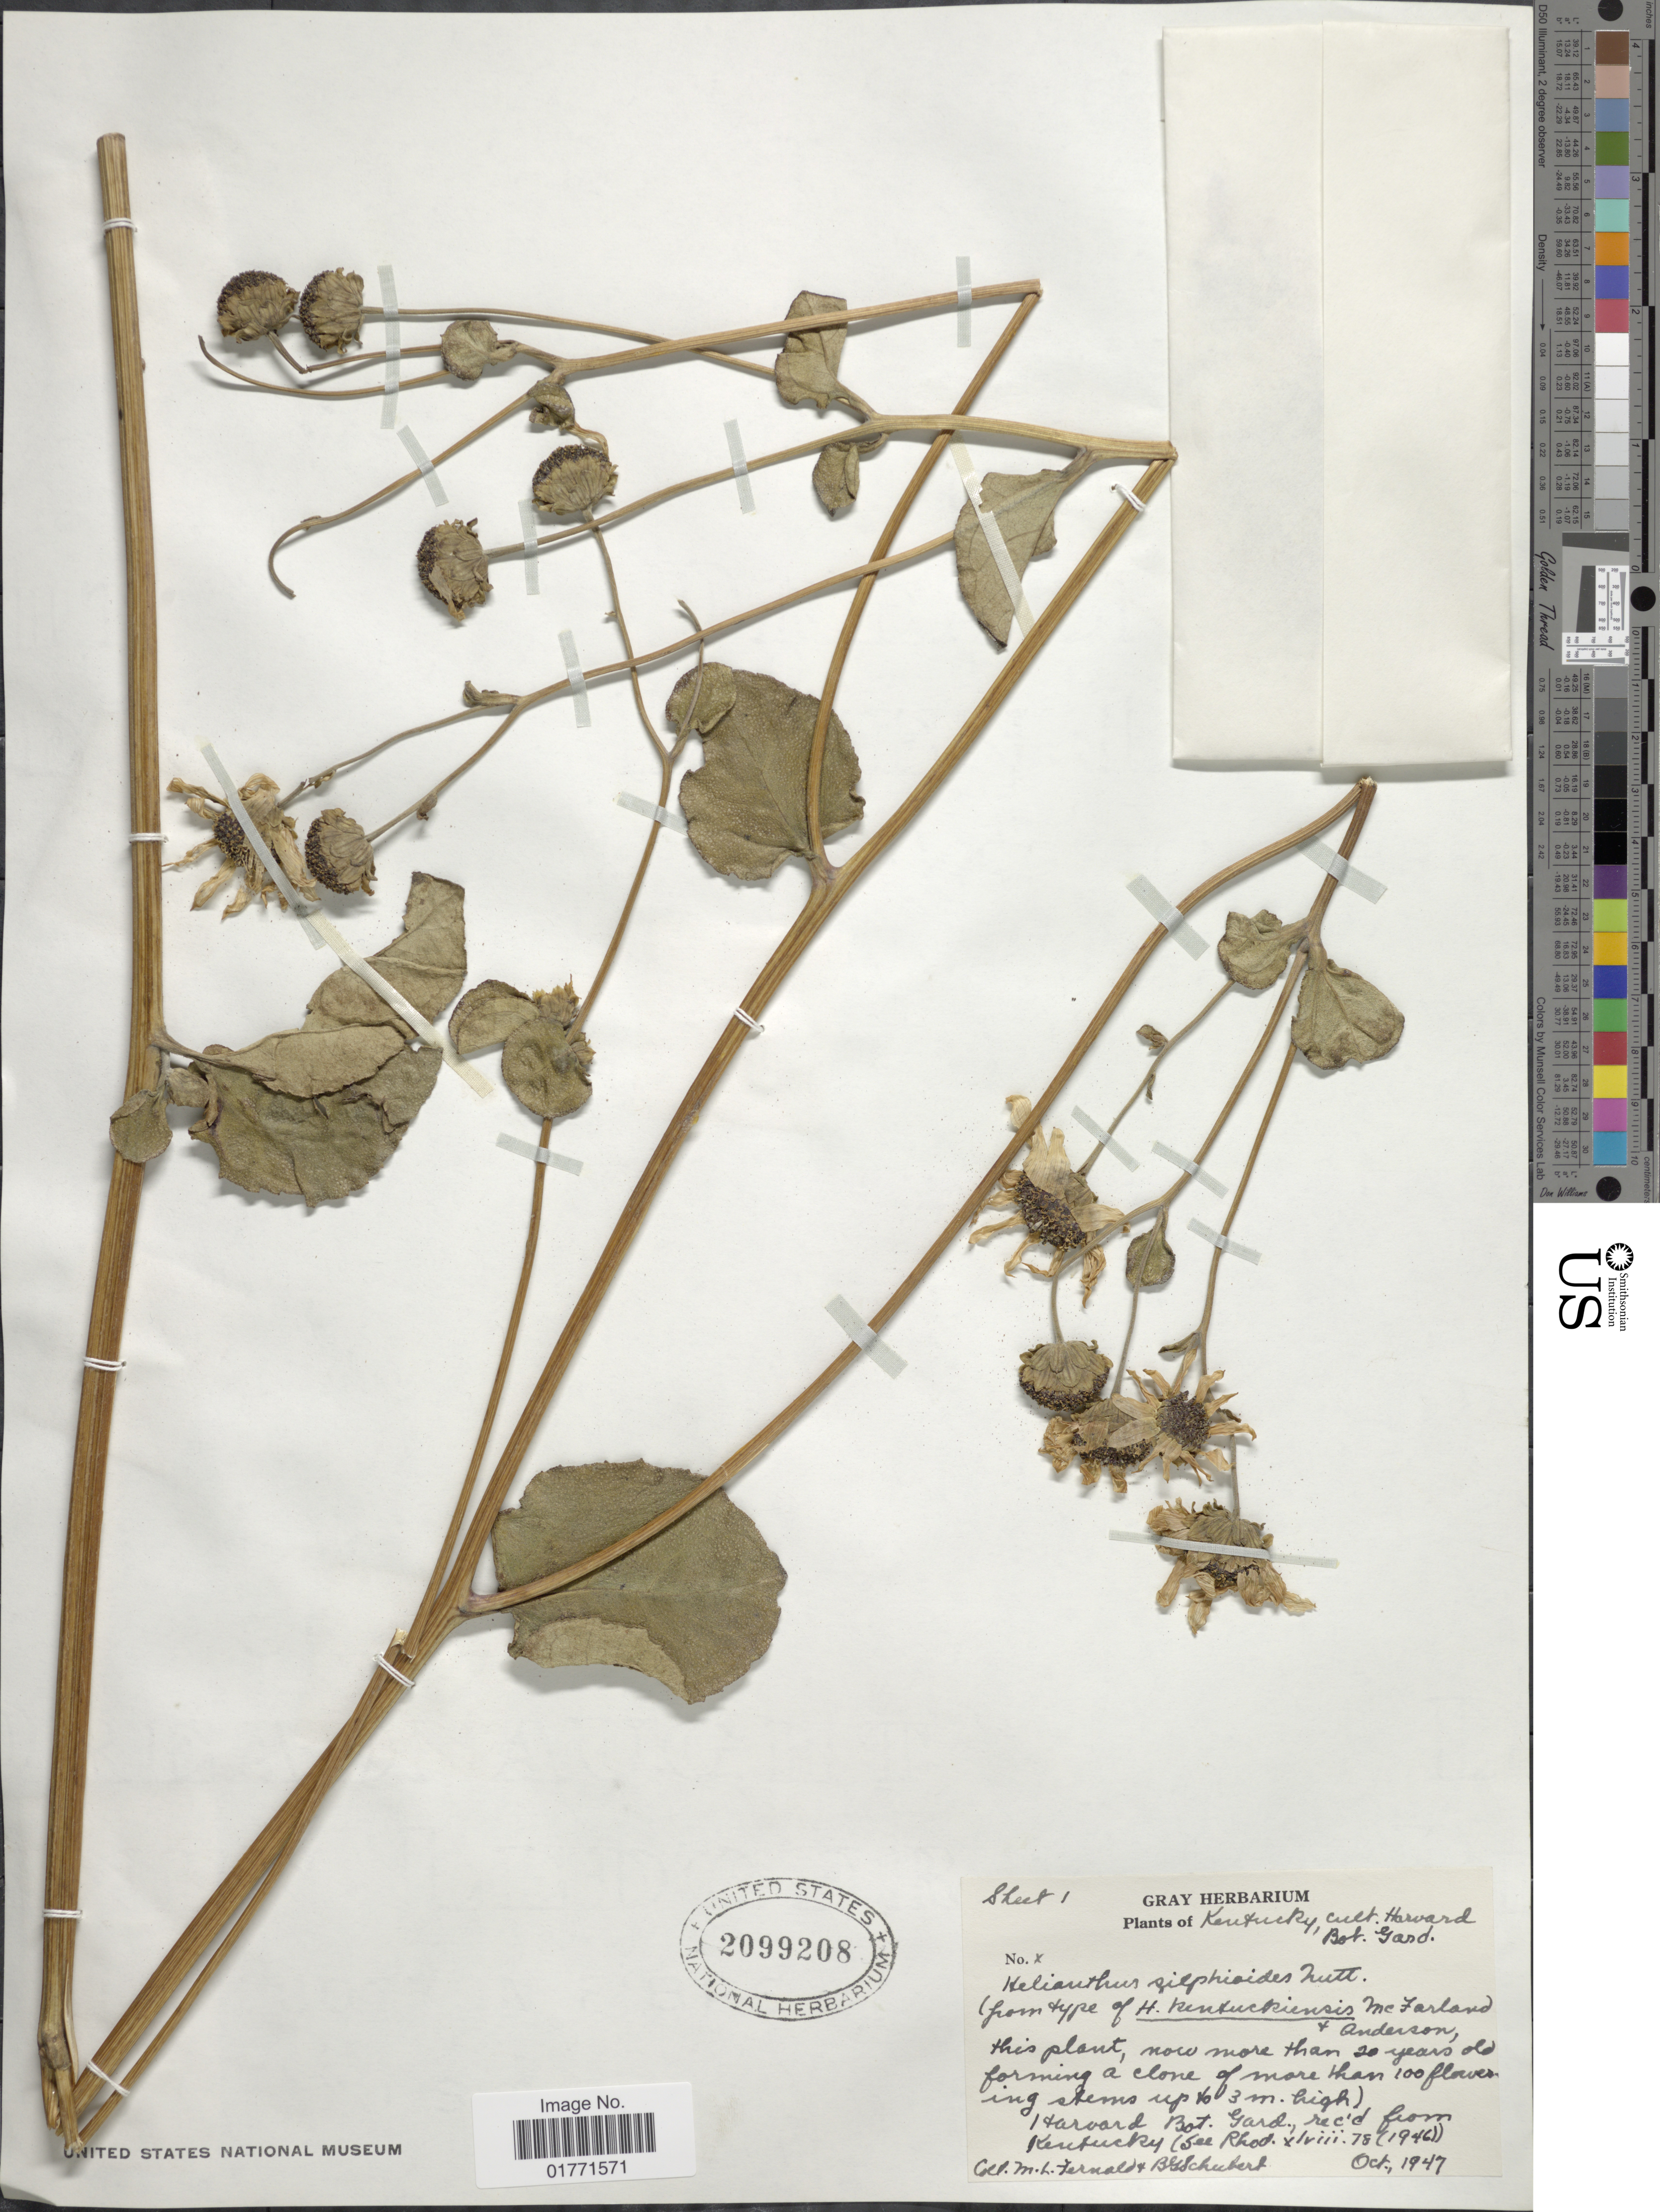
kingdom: Plantae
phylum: Tracheophyta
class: Magnoliopsida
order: Asterales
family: Asteraceae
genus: Helianthus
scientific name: Helianthus silphioides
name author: Nutt.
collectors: M. L. Fernald & B. Schubert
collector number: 10?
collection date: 1947-10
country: United States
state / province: Massachusetts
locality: Harvard Bot. Gard.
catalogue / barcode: US 2099208